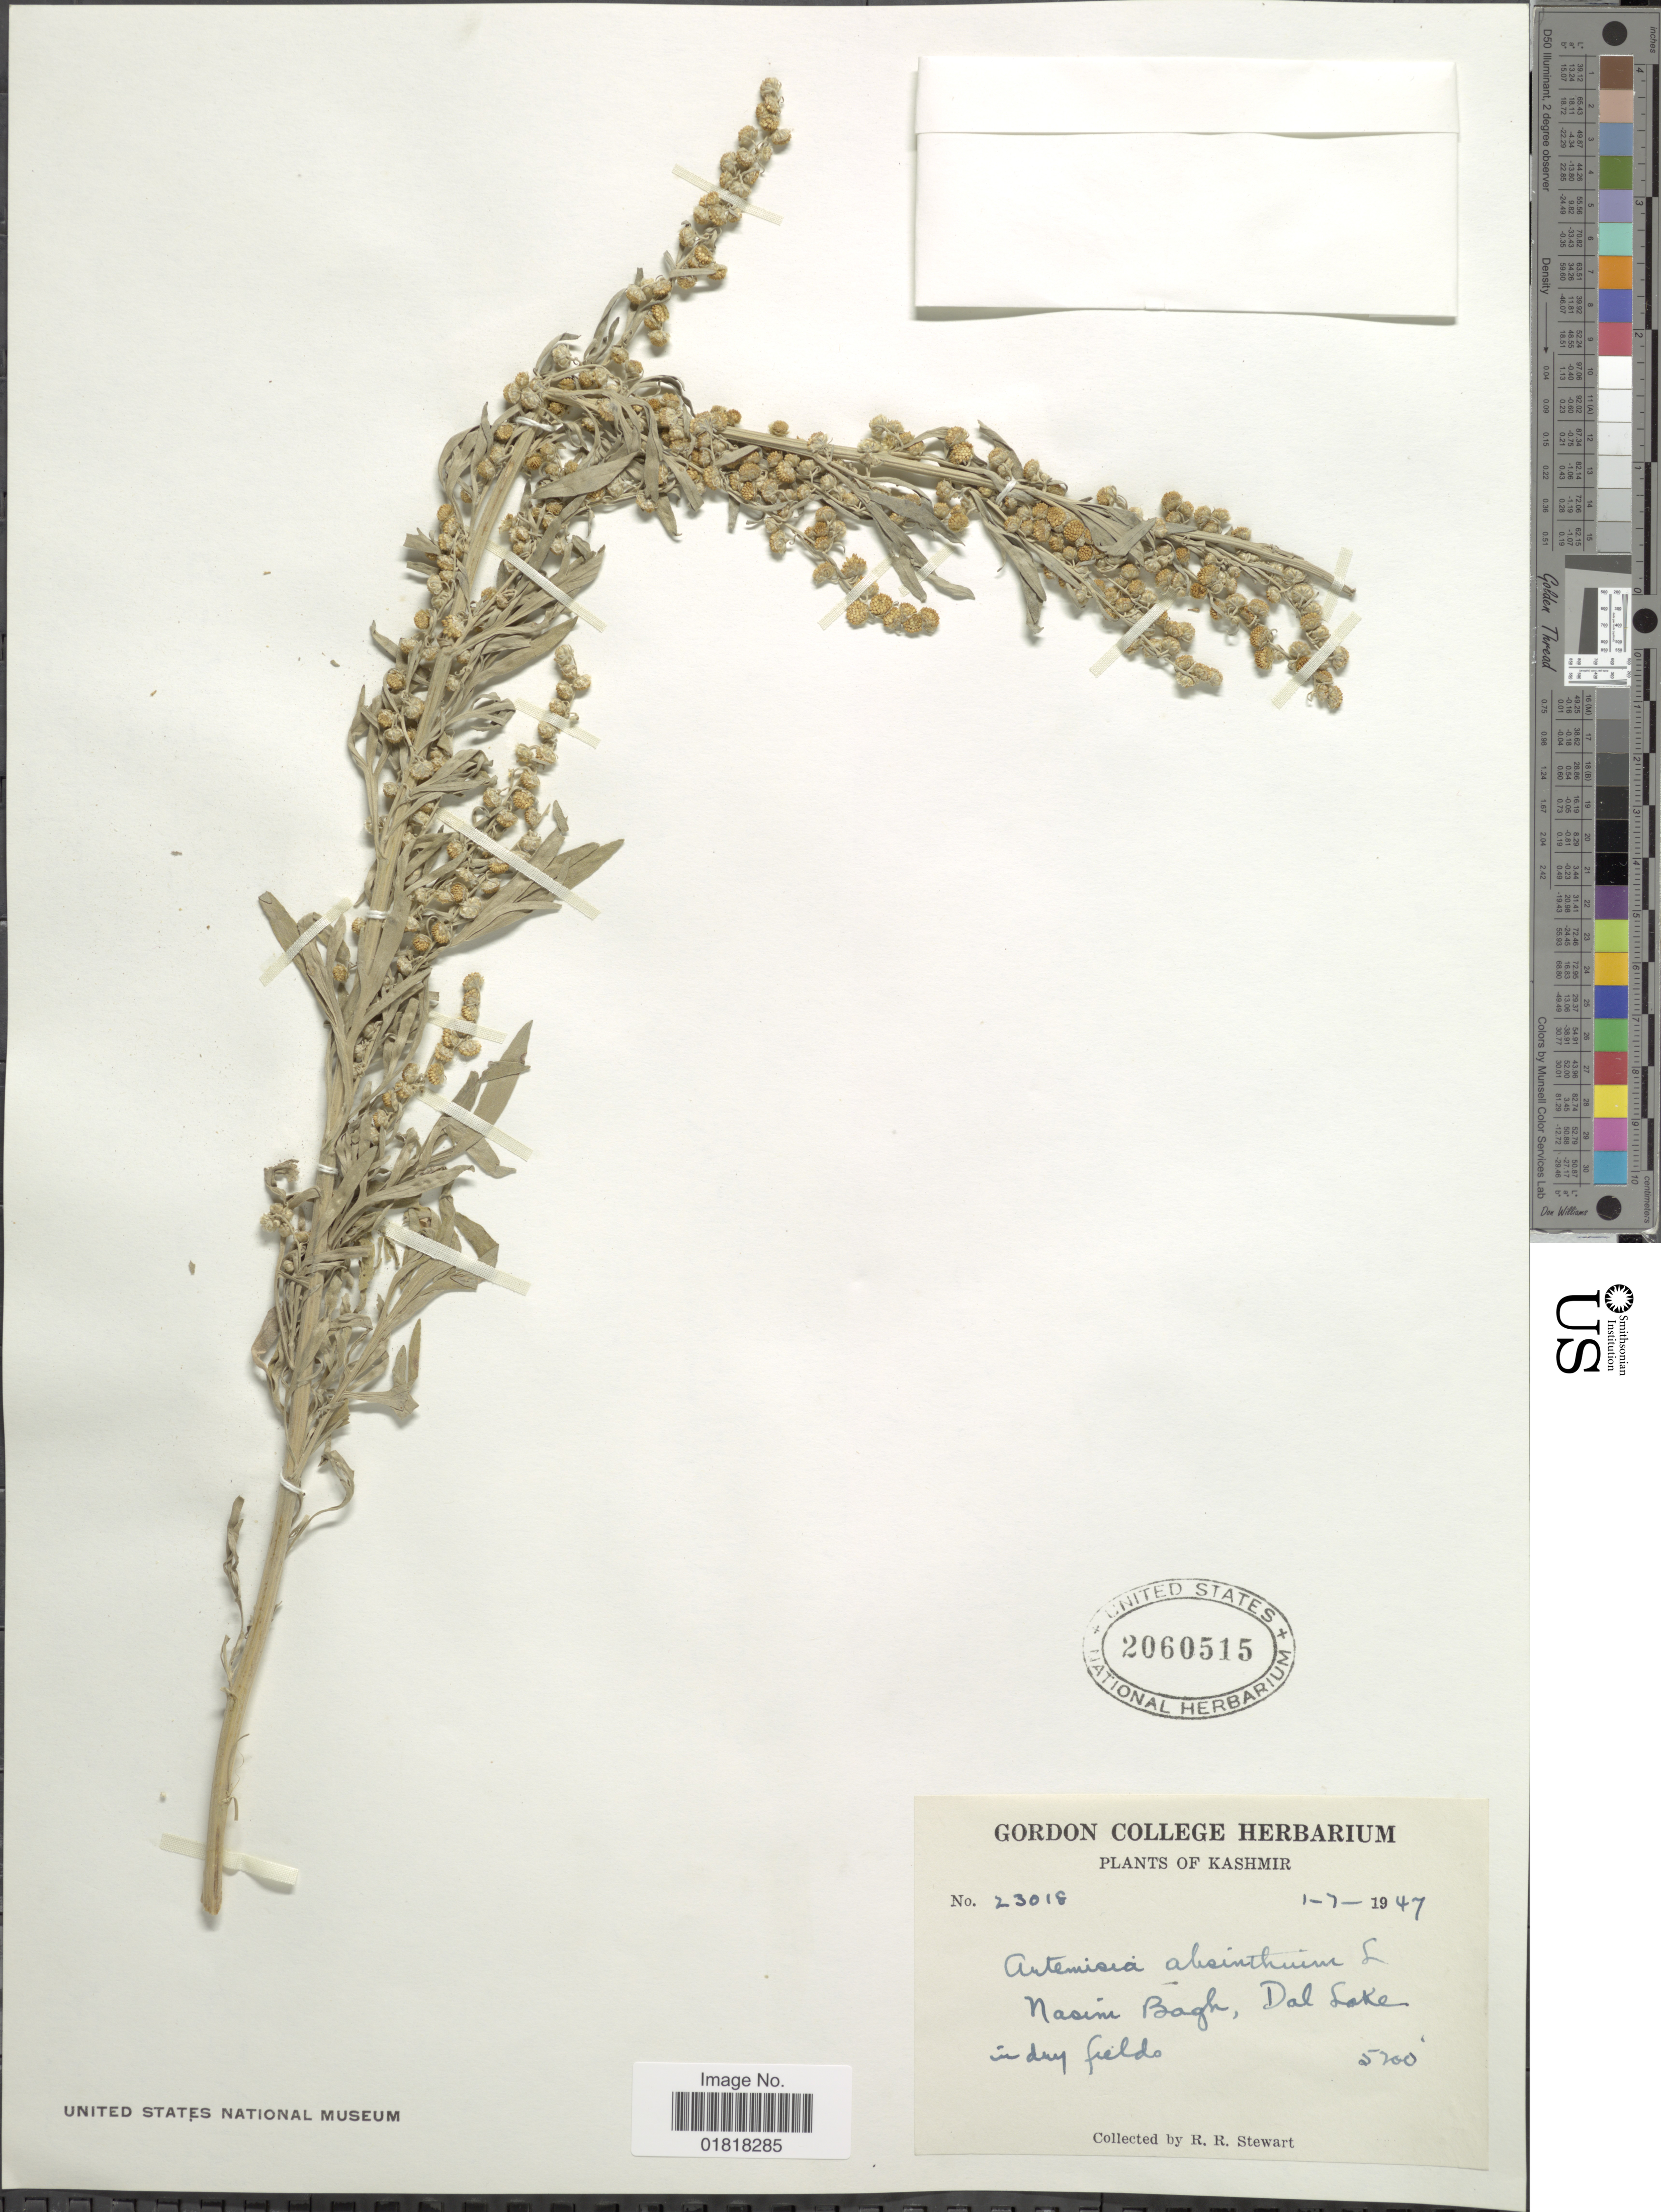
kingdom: Plantae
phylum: Tracheophyta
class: Magnoliopsida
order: Asterales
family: Asteraceae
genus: Artemisia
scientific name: Artemisia absinthium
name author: L.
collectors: R. R. Stewart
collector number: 23018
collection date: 1947-07-01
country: India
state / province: Jammu and Kashmir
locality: Kashmir, Nasini Bagh, Dal Lake in dry fields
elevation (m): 1585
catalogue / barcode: US 2060515